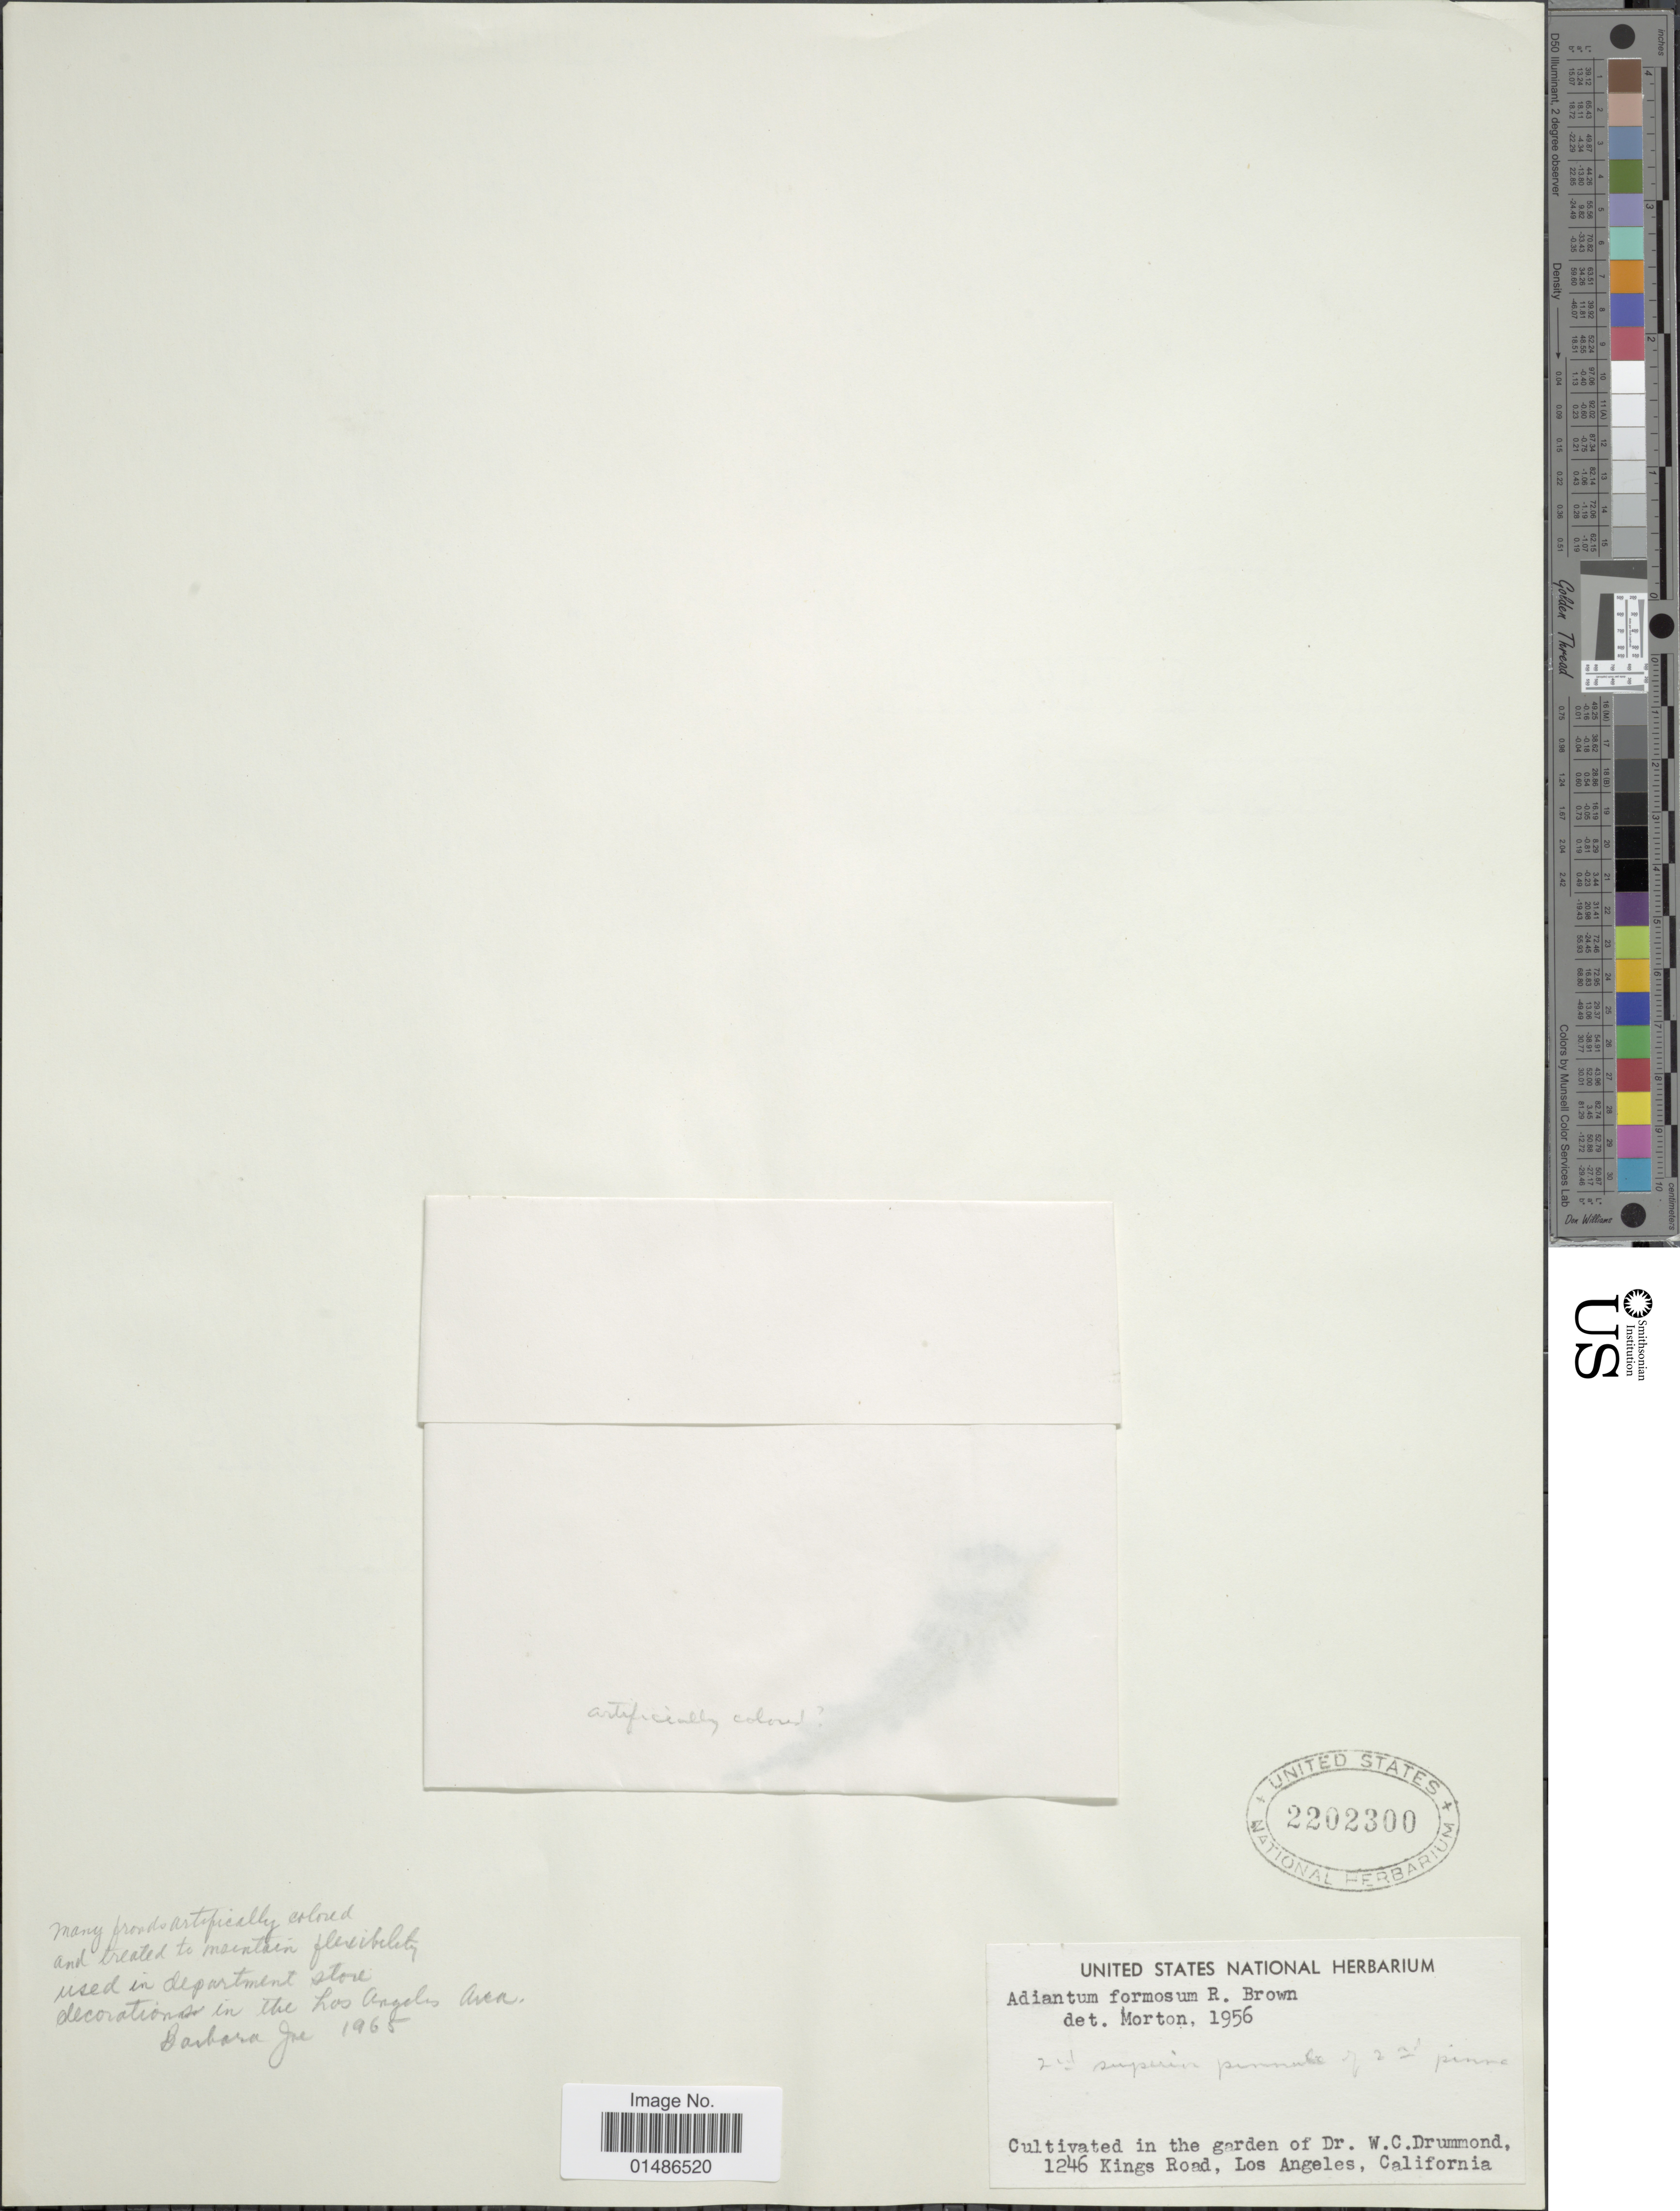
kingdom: Plantae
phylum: Tracheophyta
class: Polypodiopsida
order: Polypodiales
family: Pteridaceae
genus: Adiantum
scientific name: Adiantum formosum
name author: R. Br.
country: United States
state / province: California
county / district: Los Angeles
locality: Cultivated in the garden of Dr. W.C. Drummond, 1246 Kings Road, Los Angeles.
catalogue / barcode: US 2202300